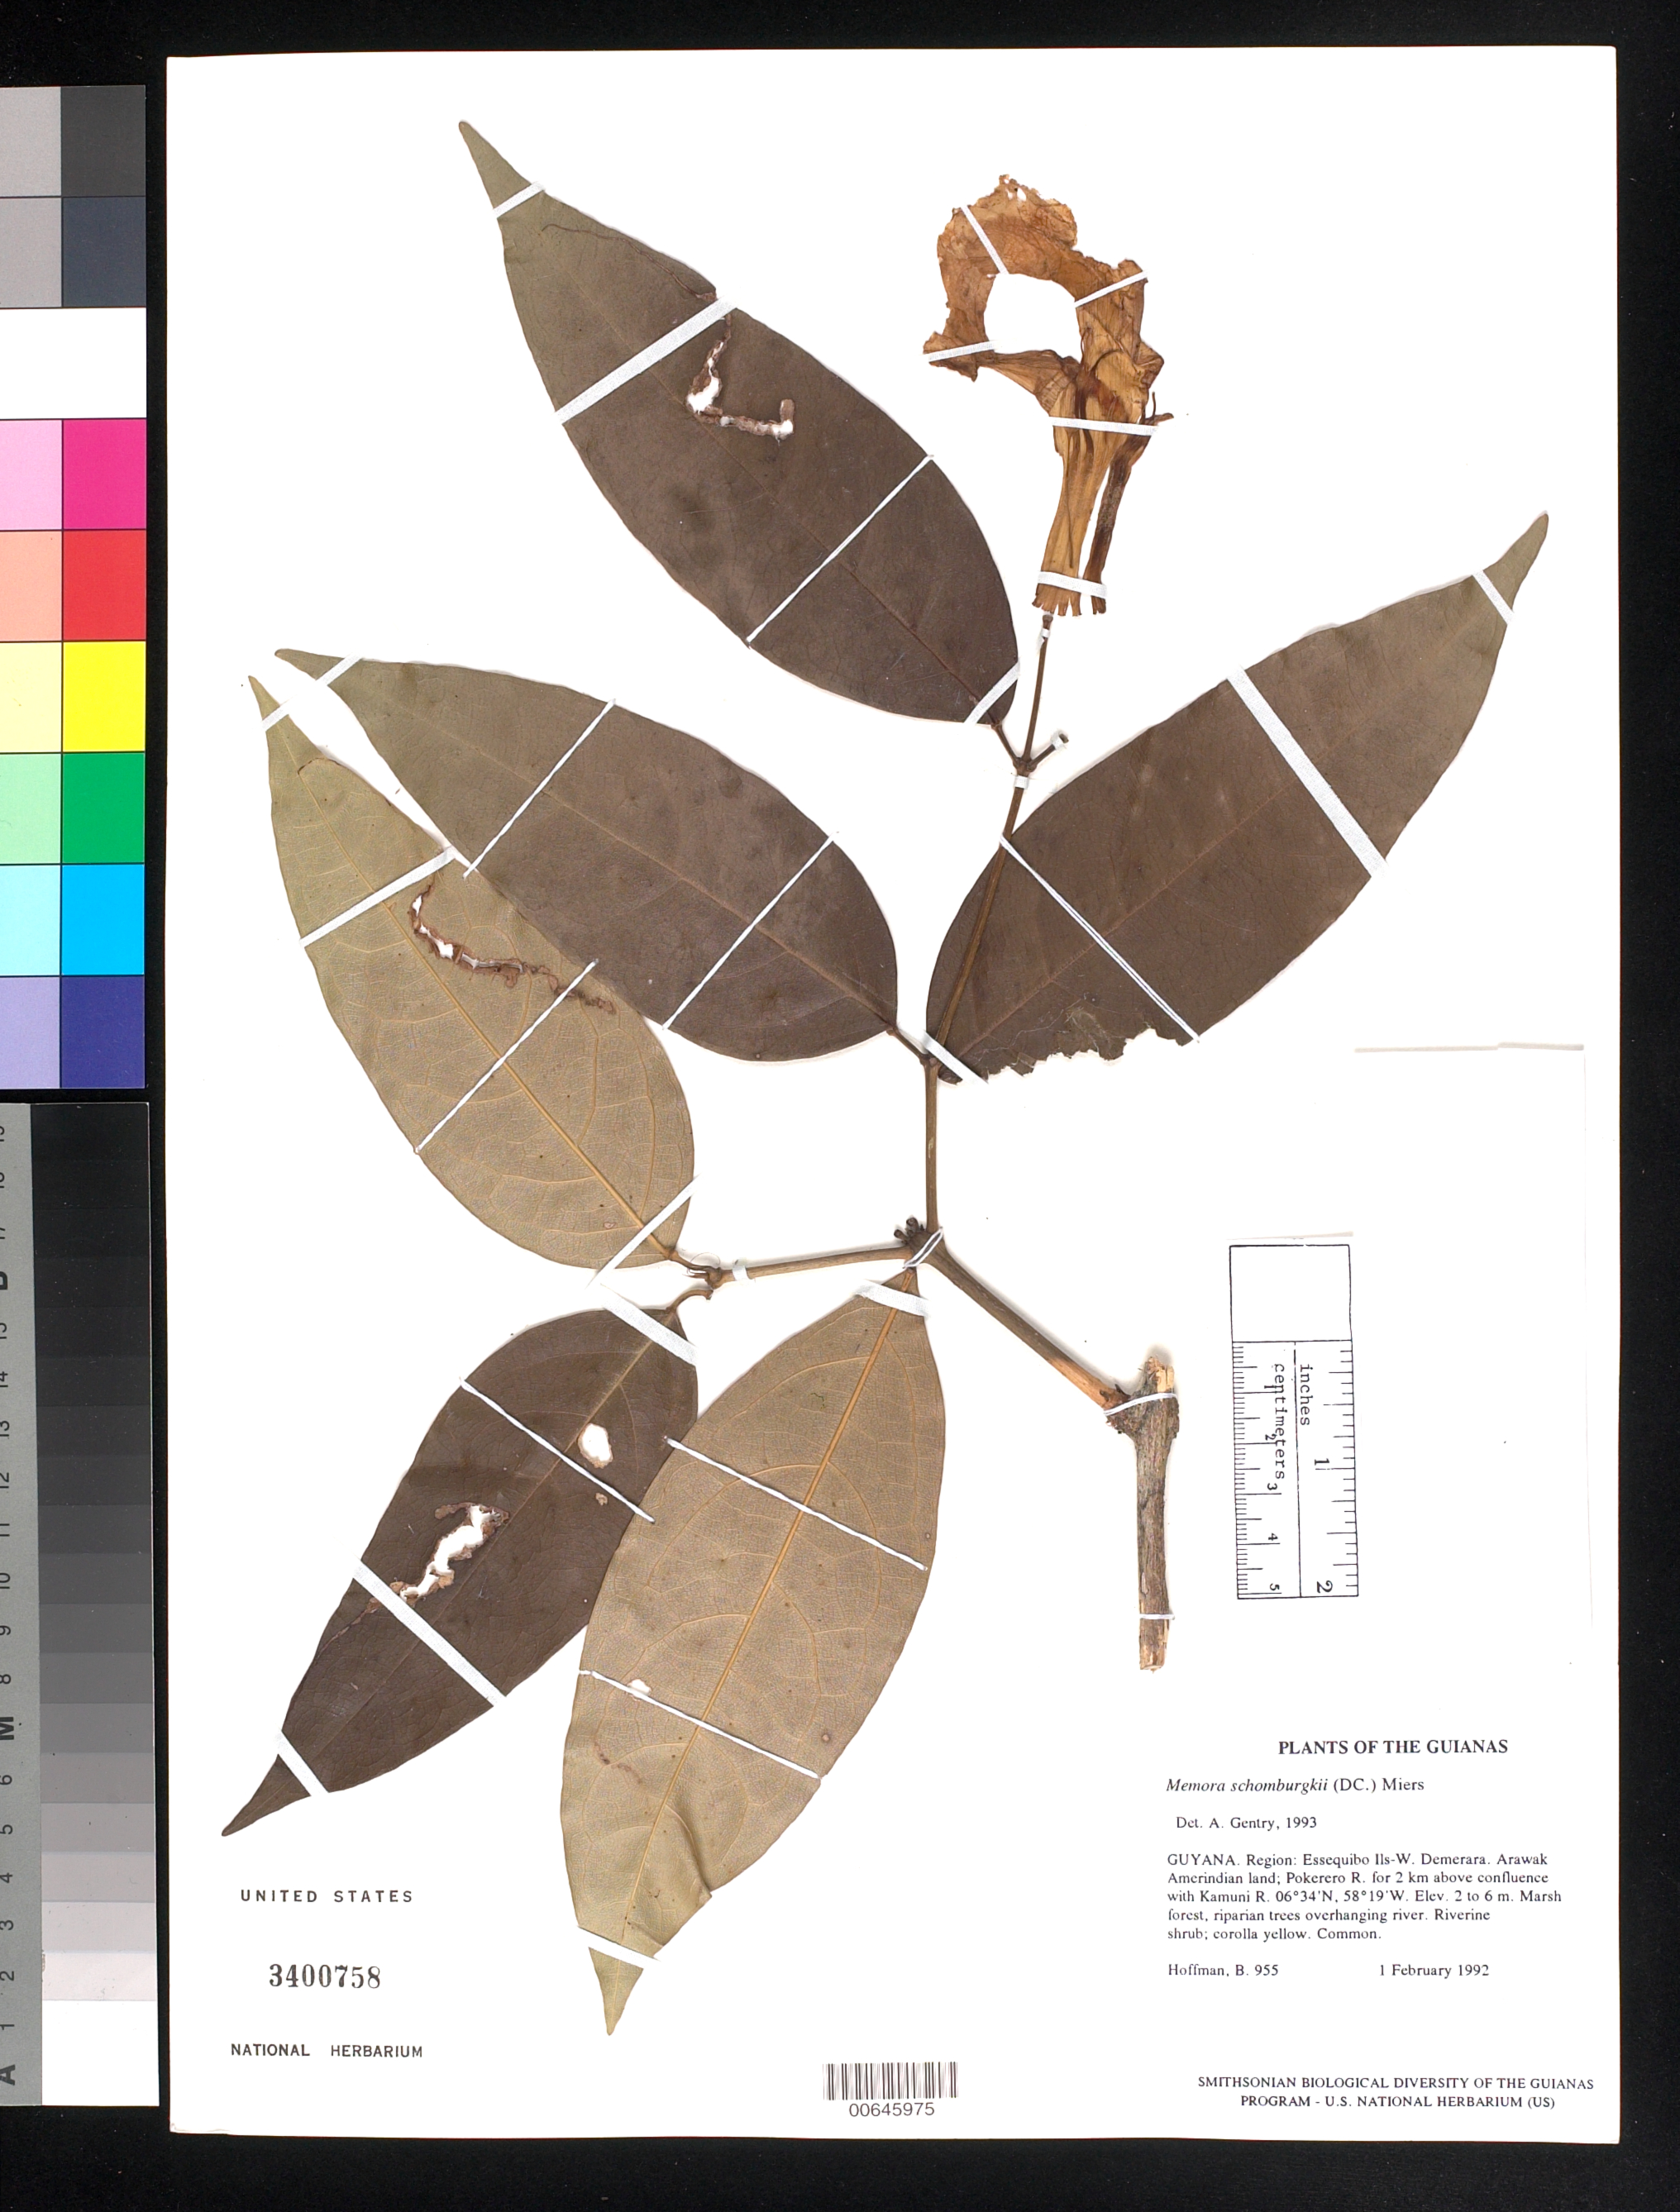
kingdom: Plantae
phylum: Tracheophyta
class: Magnoliopsida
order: Lamiales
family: Bignoniaceae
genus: Adenocalymma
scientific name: Adenocalymma schomburgkii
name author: (DC.) L.G. Lohmann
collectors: B. Hoffman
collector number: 955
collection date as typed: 1 February 1992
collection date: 1992-02-01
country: Guyana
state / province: Essequibo Isl-W. Demerara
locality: Arawak Amerindian land; Pokerero River for 2 km above confluence with Kamuni River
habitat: Marsh forest, riparian trees overhanging river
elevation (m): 2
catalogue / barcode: US 3400758